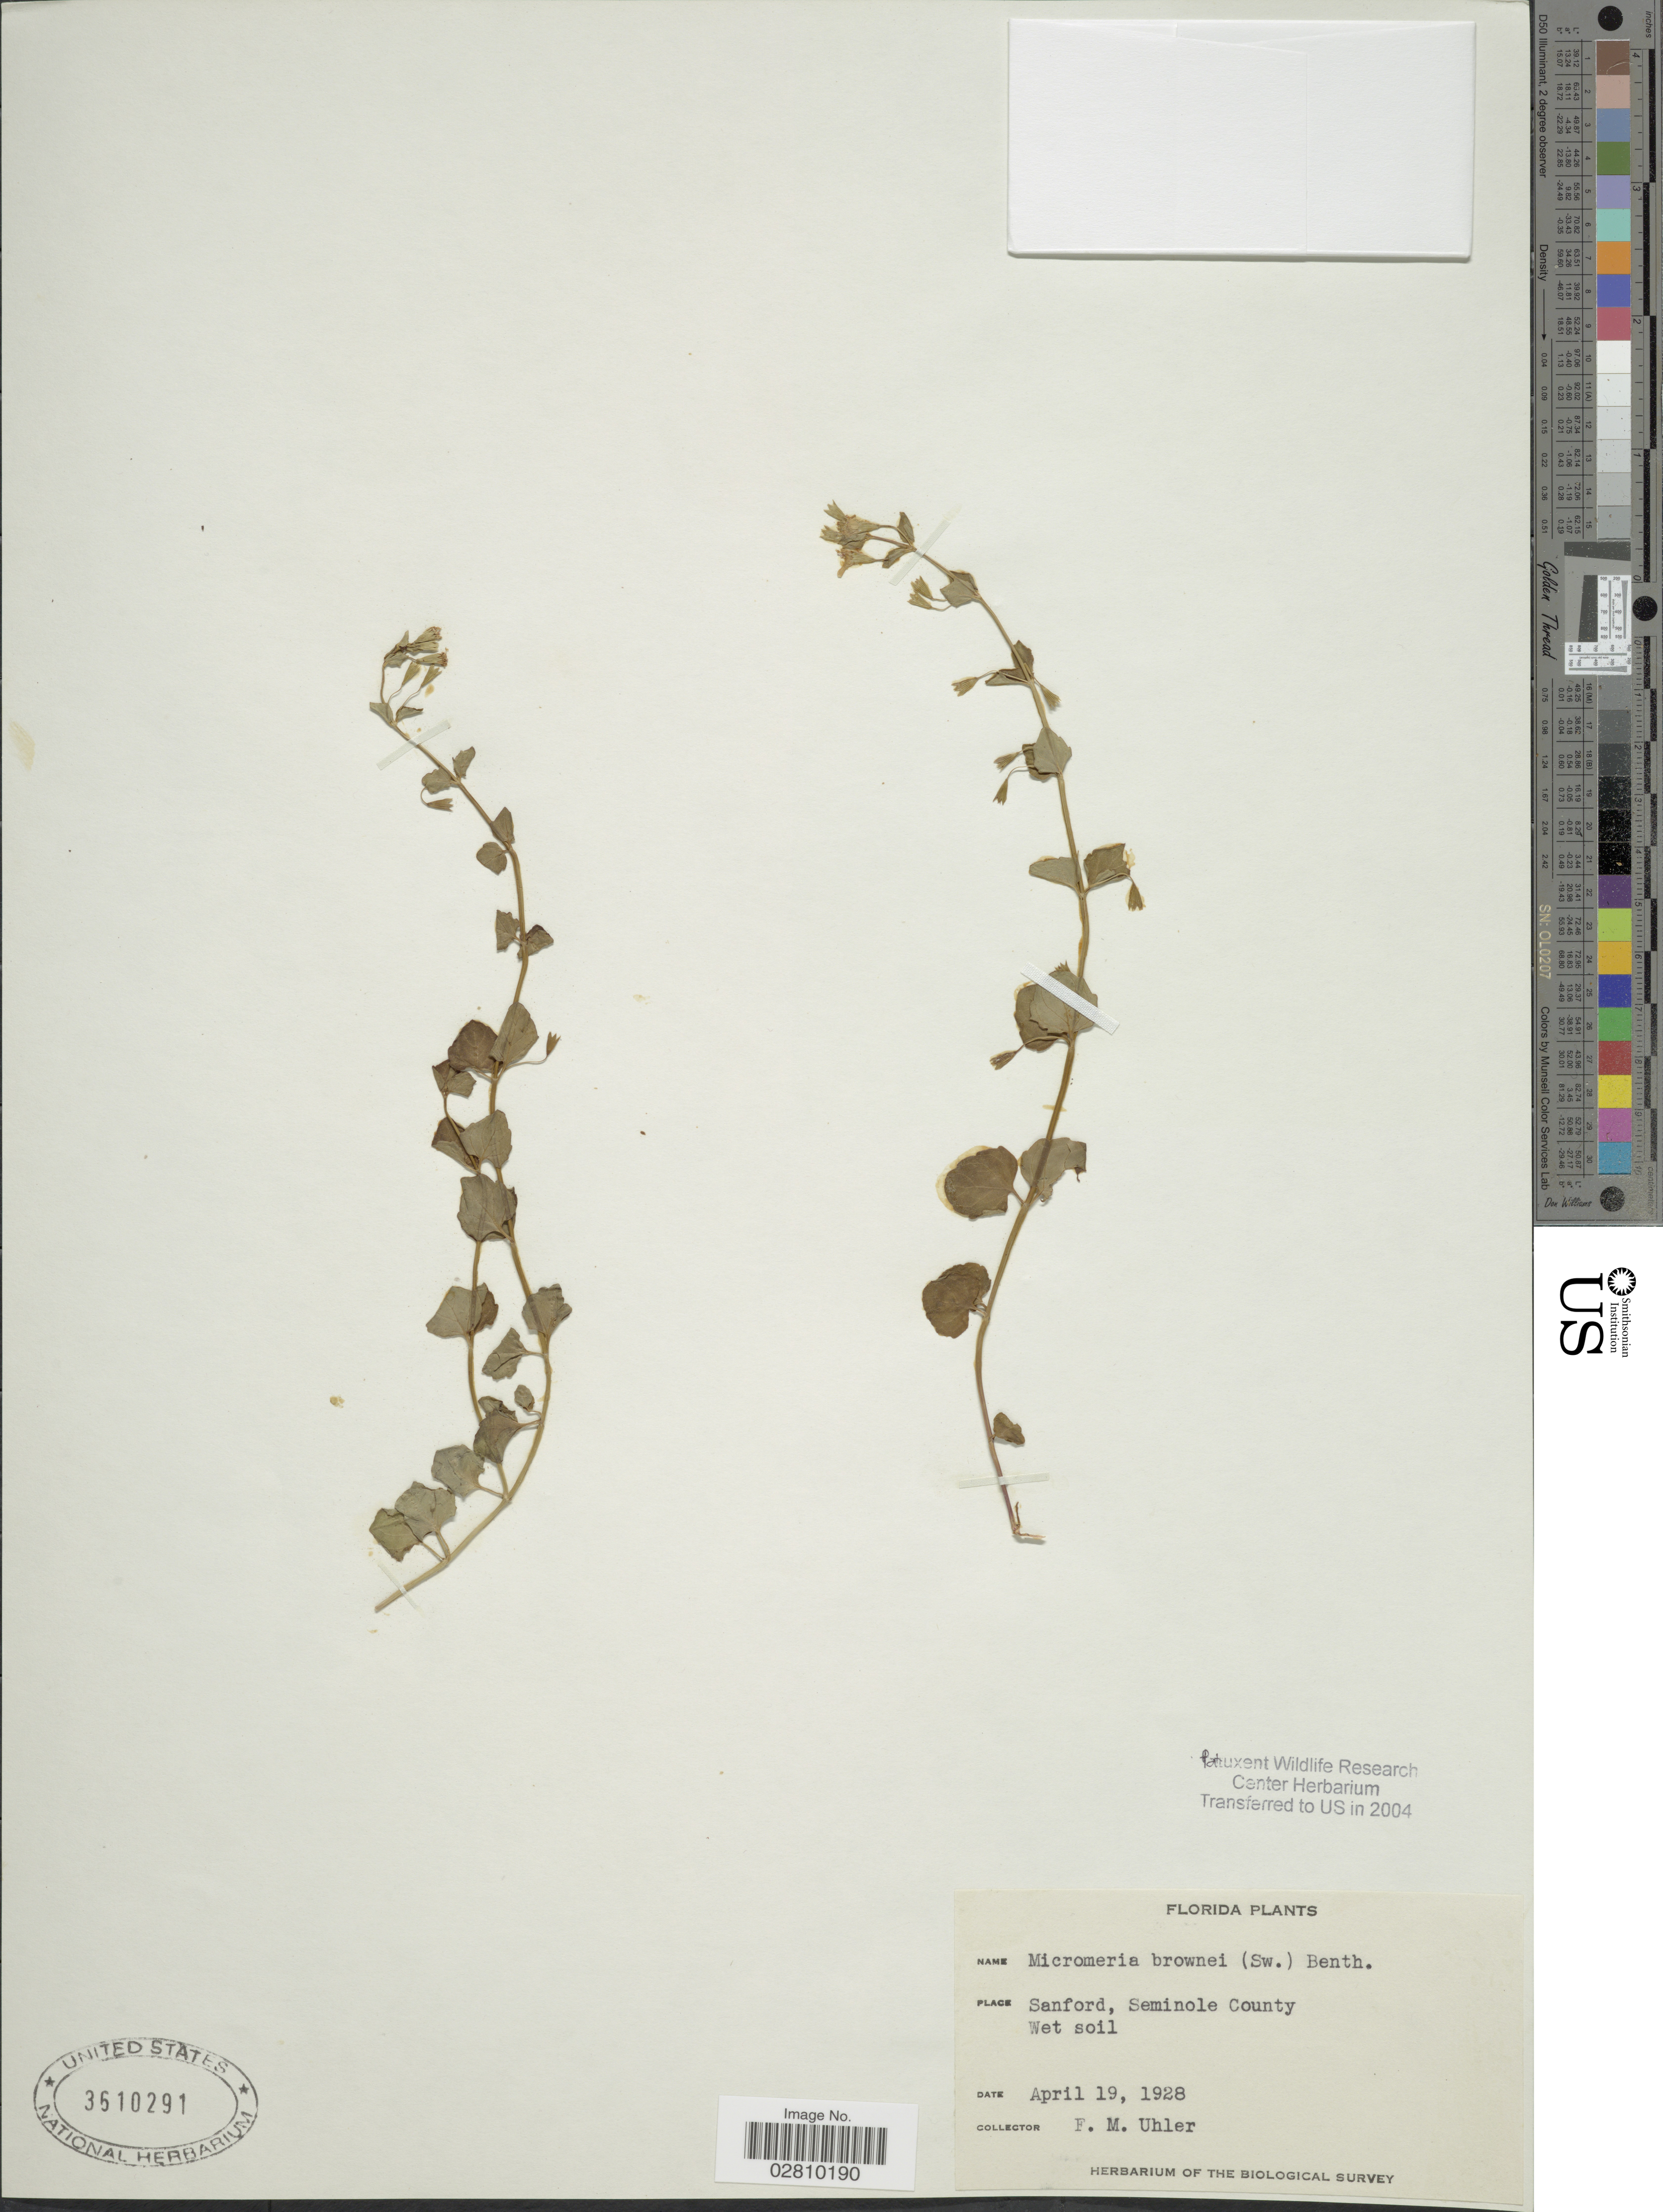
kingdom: Plantae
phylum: Tracheophyta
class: Magnoliopsida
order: Lamiales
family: Lamiaceae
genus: Clinopodium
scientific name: Clinopodium brownei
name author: (Sw.) Kuntze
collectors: F. M. Uhler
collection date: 1928-04-19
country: United States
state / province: Florida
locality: Sanford, Seminole County.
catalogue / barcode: US 3610291